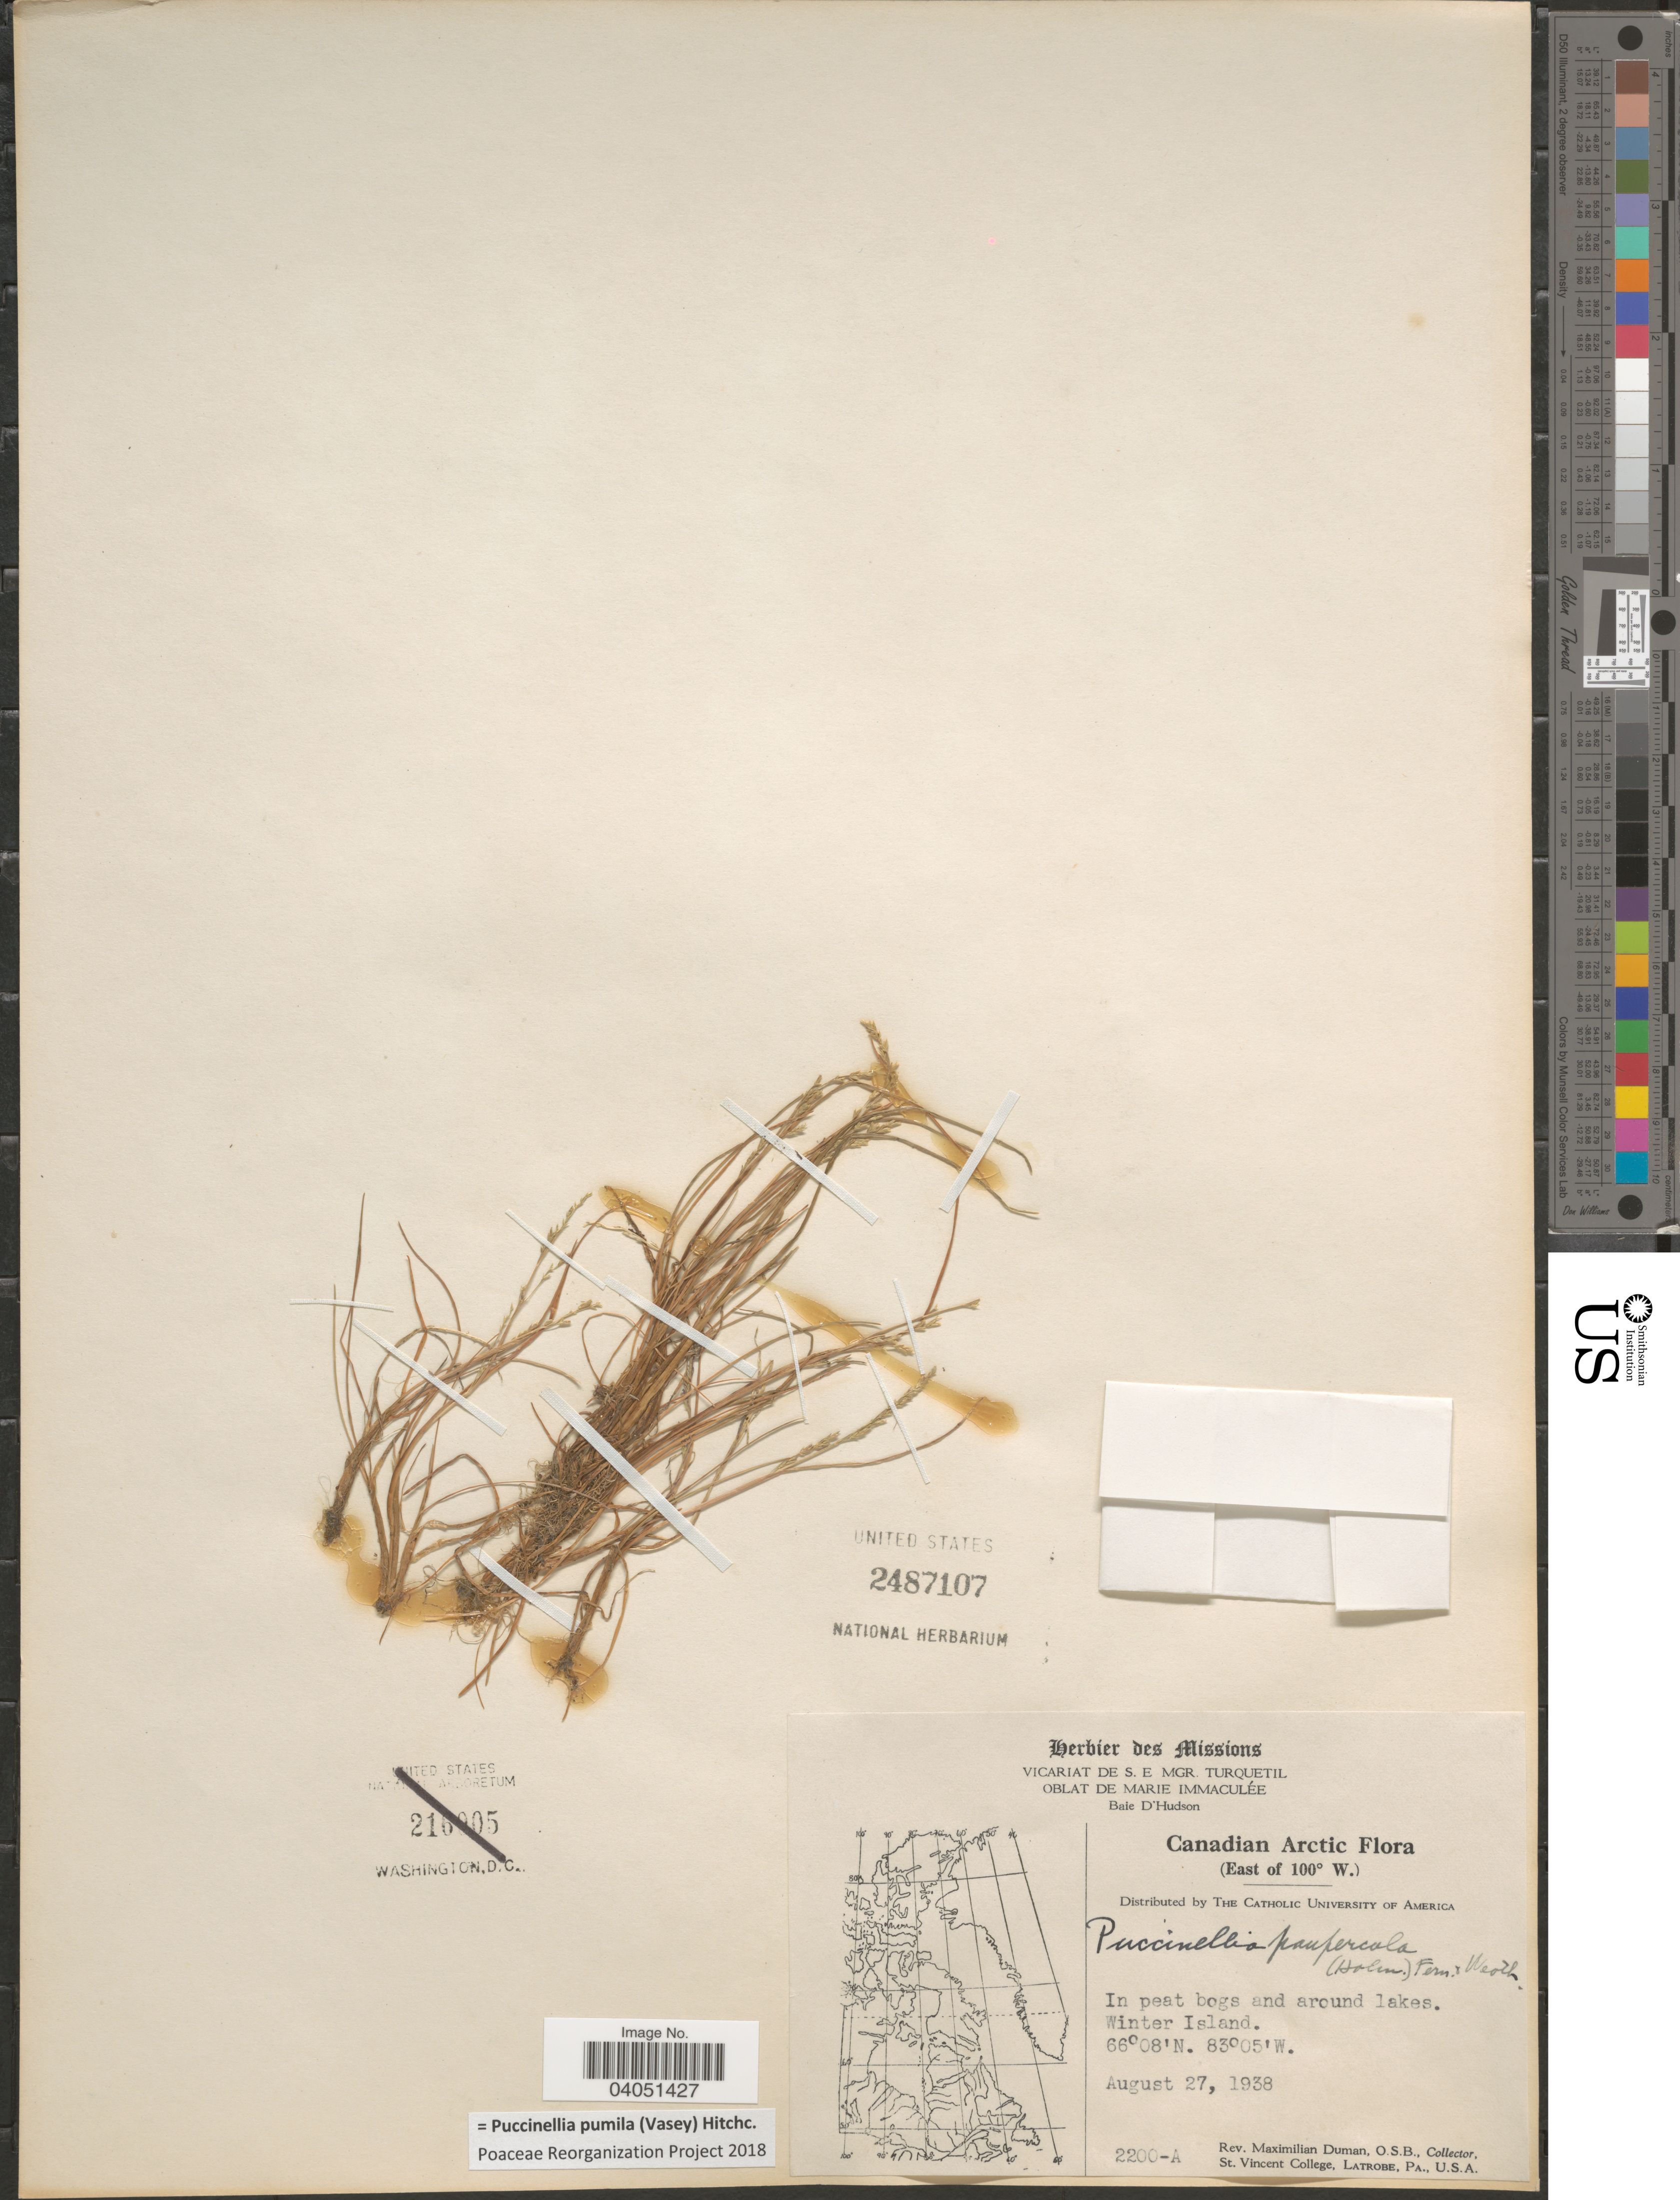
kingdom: Plantae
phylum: Tracheophyta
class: Liliopsida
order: Poales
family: Poaceae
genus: Puccinellia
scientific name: Puccinellia pumila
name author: (Vasey) Hitchc.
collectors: M. Duman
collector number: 2200-A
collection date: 1938-08-27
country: Canada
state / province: Nunavut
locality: Canadian Arctic (East of 100° W.). Winter Island.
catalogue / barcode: US 2487107